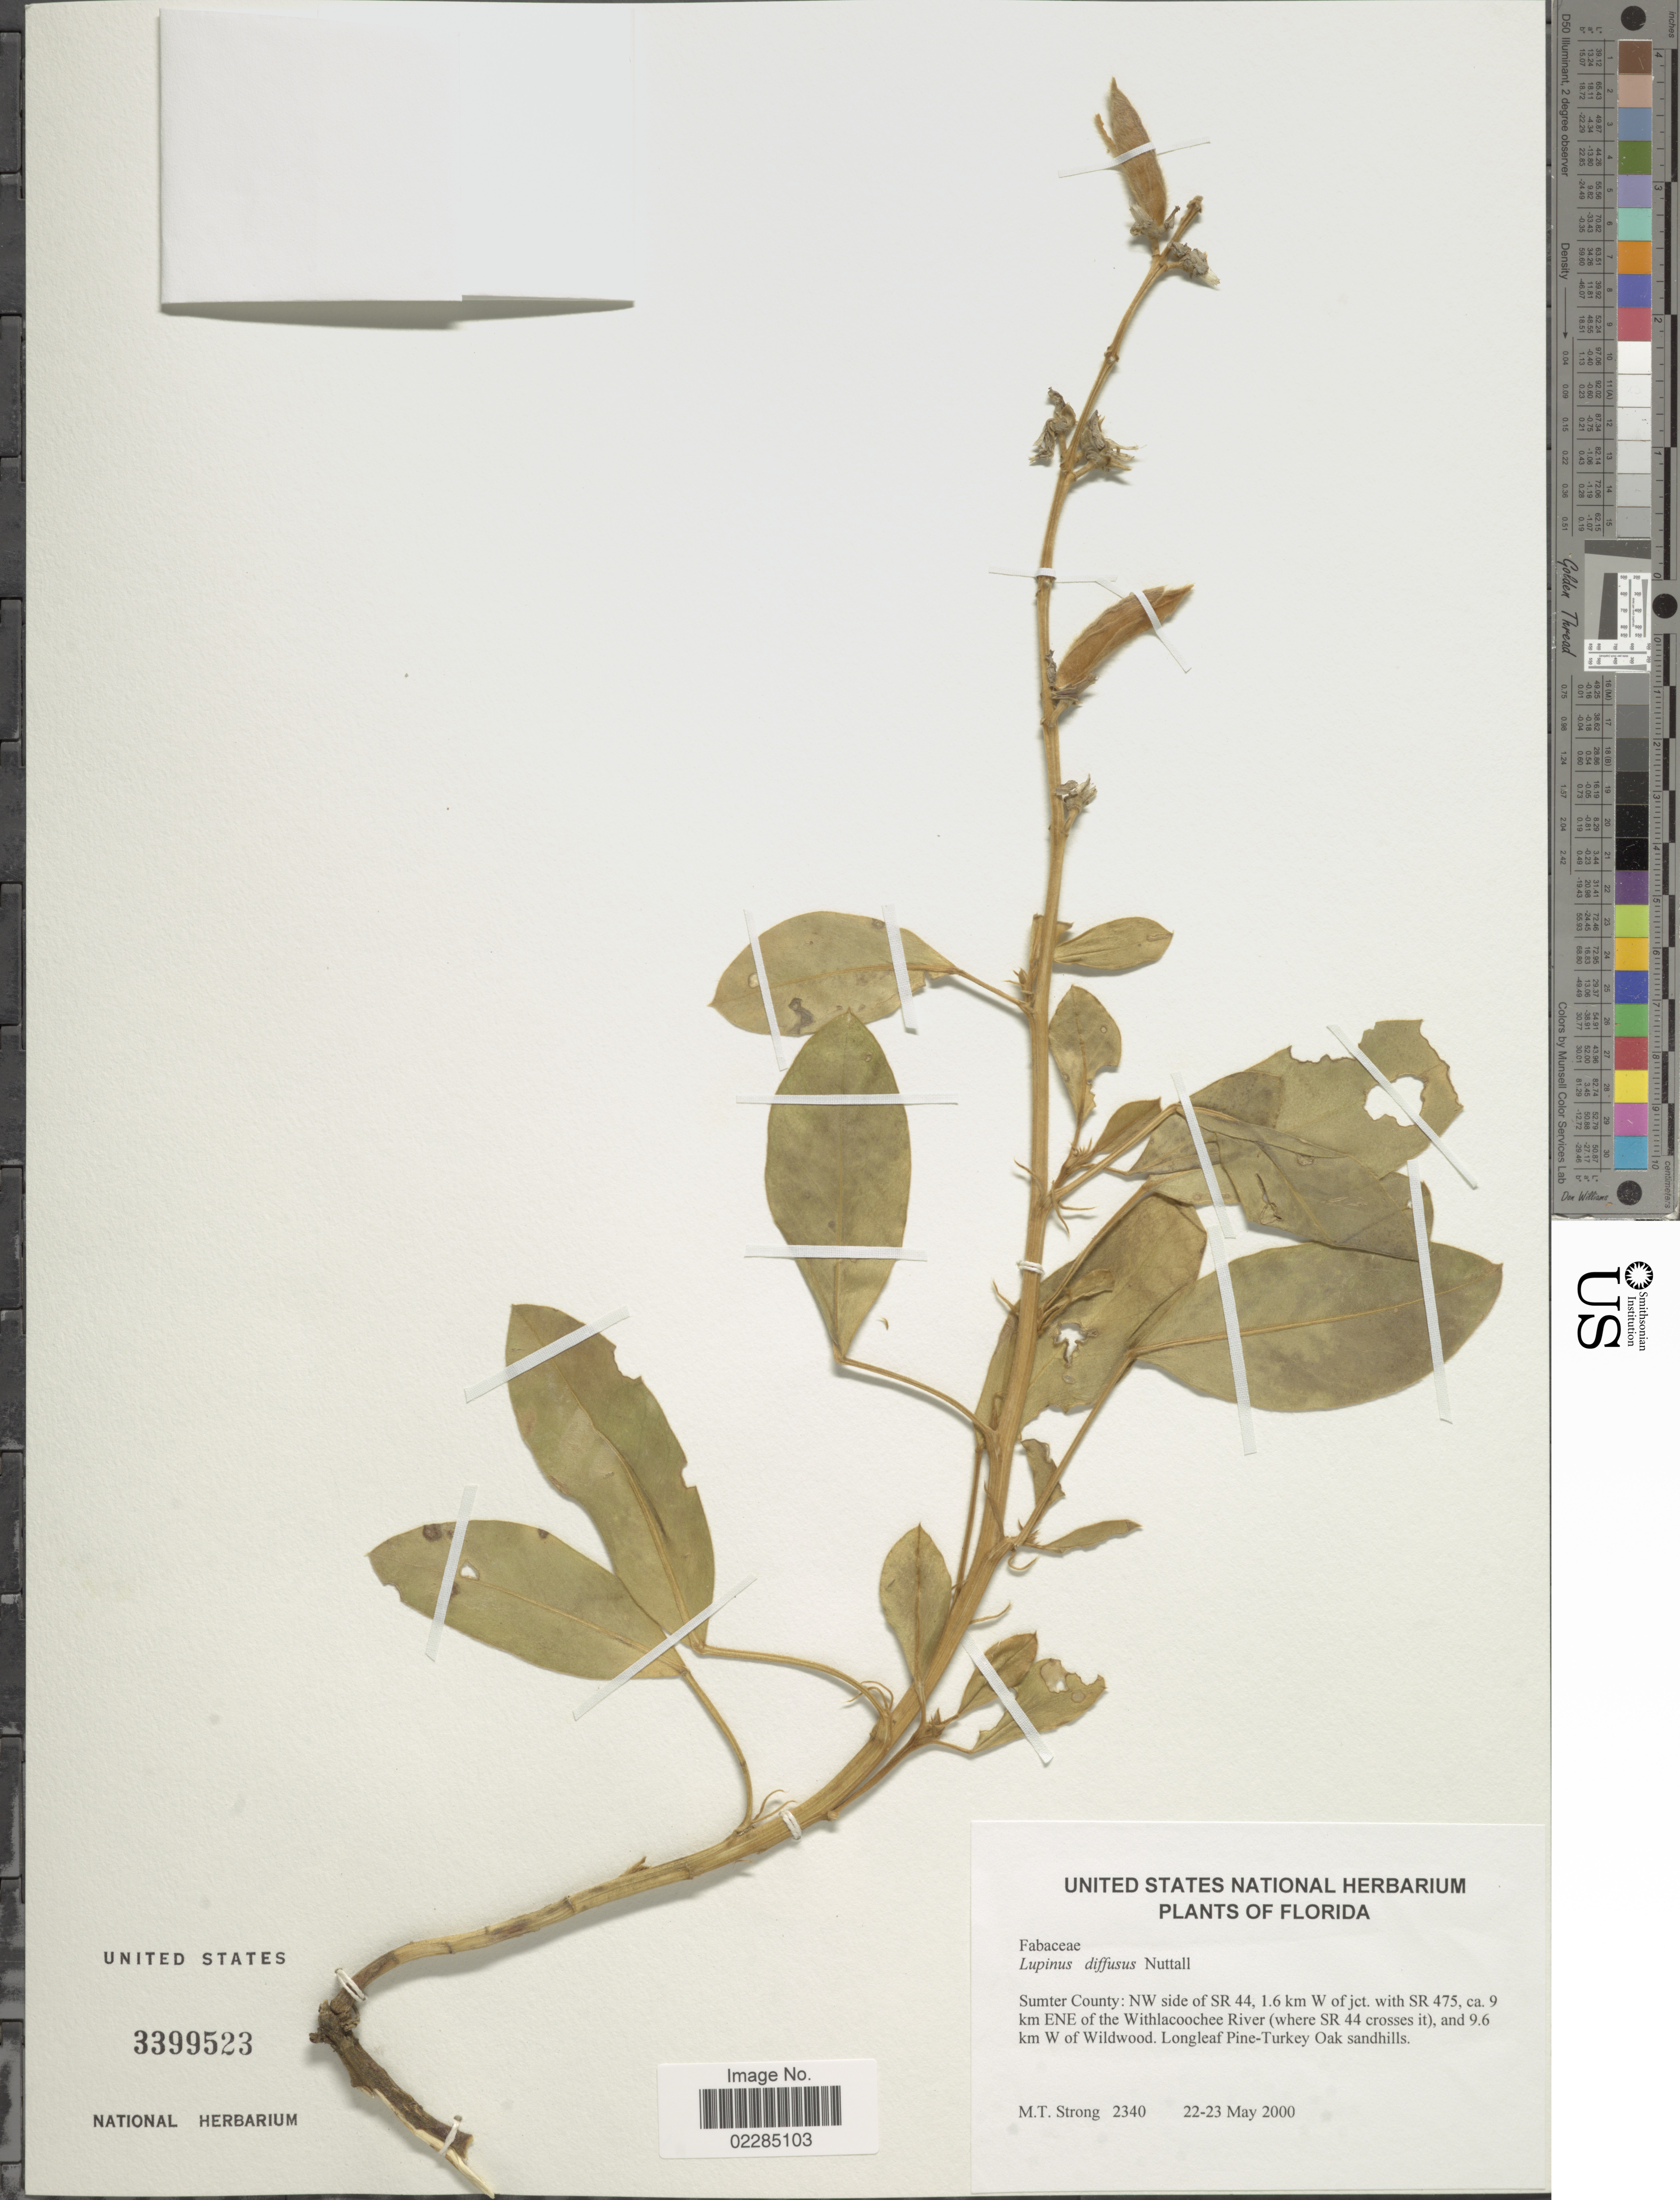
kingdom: Plantae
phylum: Tracheophyta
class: Magnoliopsida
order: Fabales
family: Fabaceae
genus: Lupinus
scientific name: Lupinus diffusus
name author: Nutt.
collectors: M. T. Strong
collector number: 2340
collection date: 2000-05-22/2000-05-23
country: United States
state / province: Florida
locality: Sumter County: NW side of SR 44, 1.6 km W of jct. witg SR 475, ca. 9 km ENE of the Withlacoochee River ( where SR 44 crosses it), and 9.6 km W of Wildwood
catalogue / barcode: US 3399523